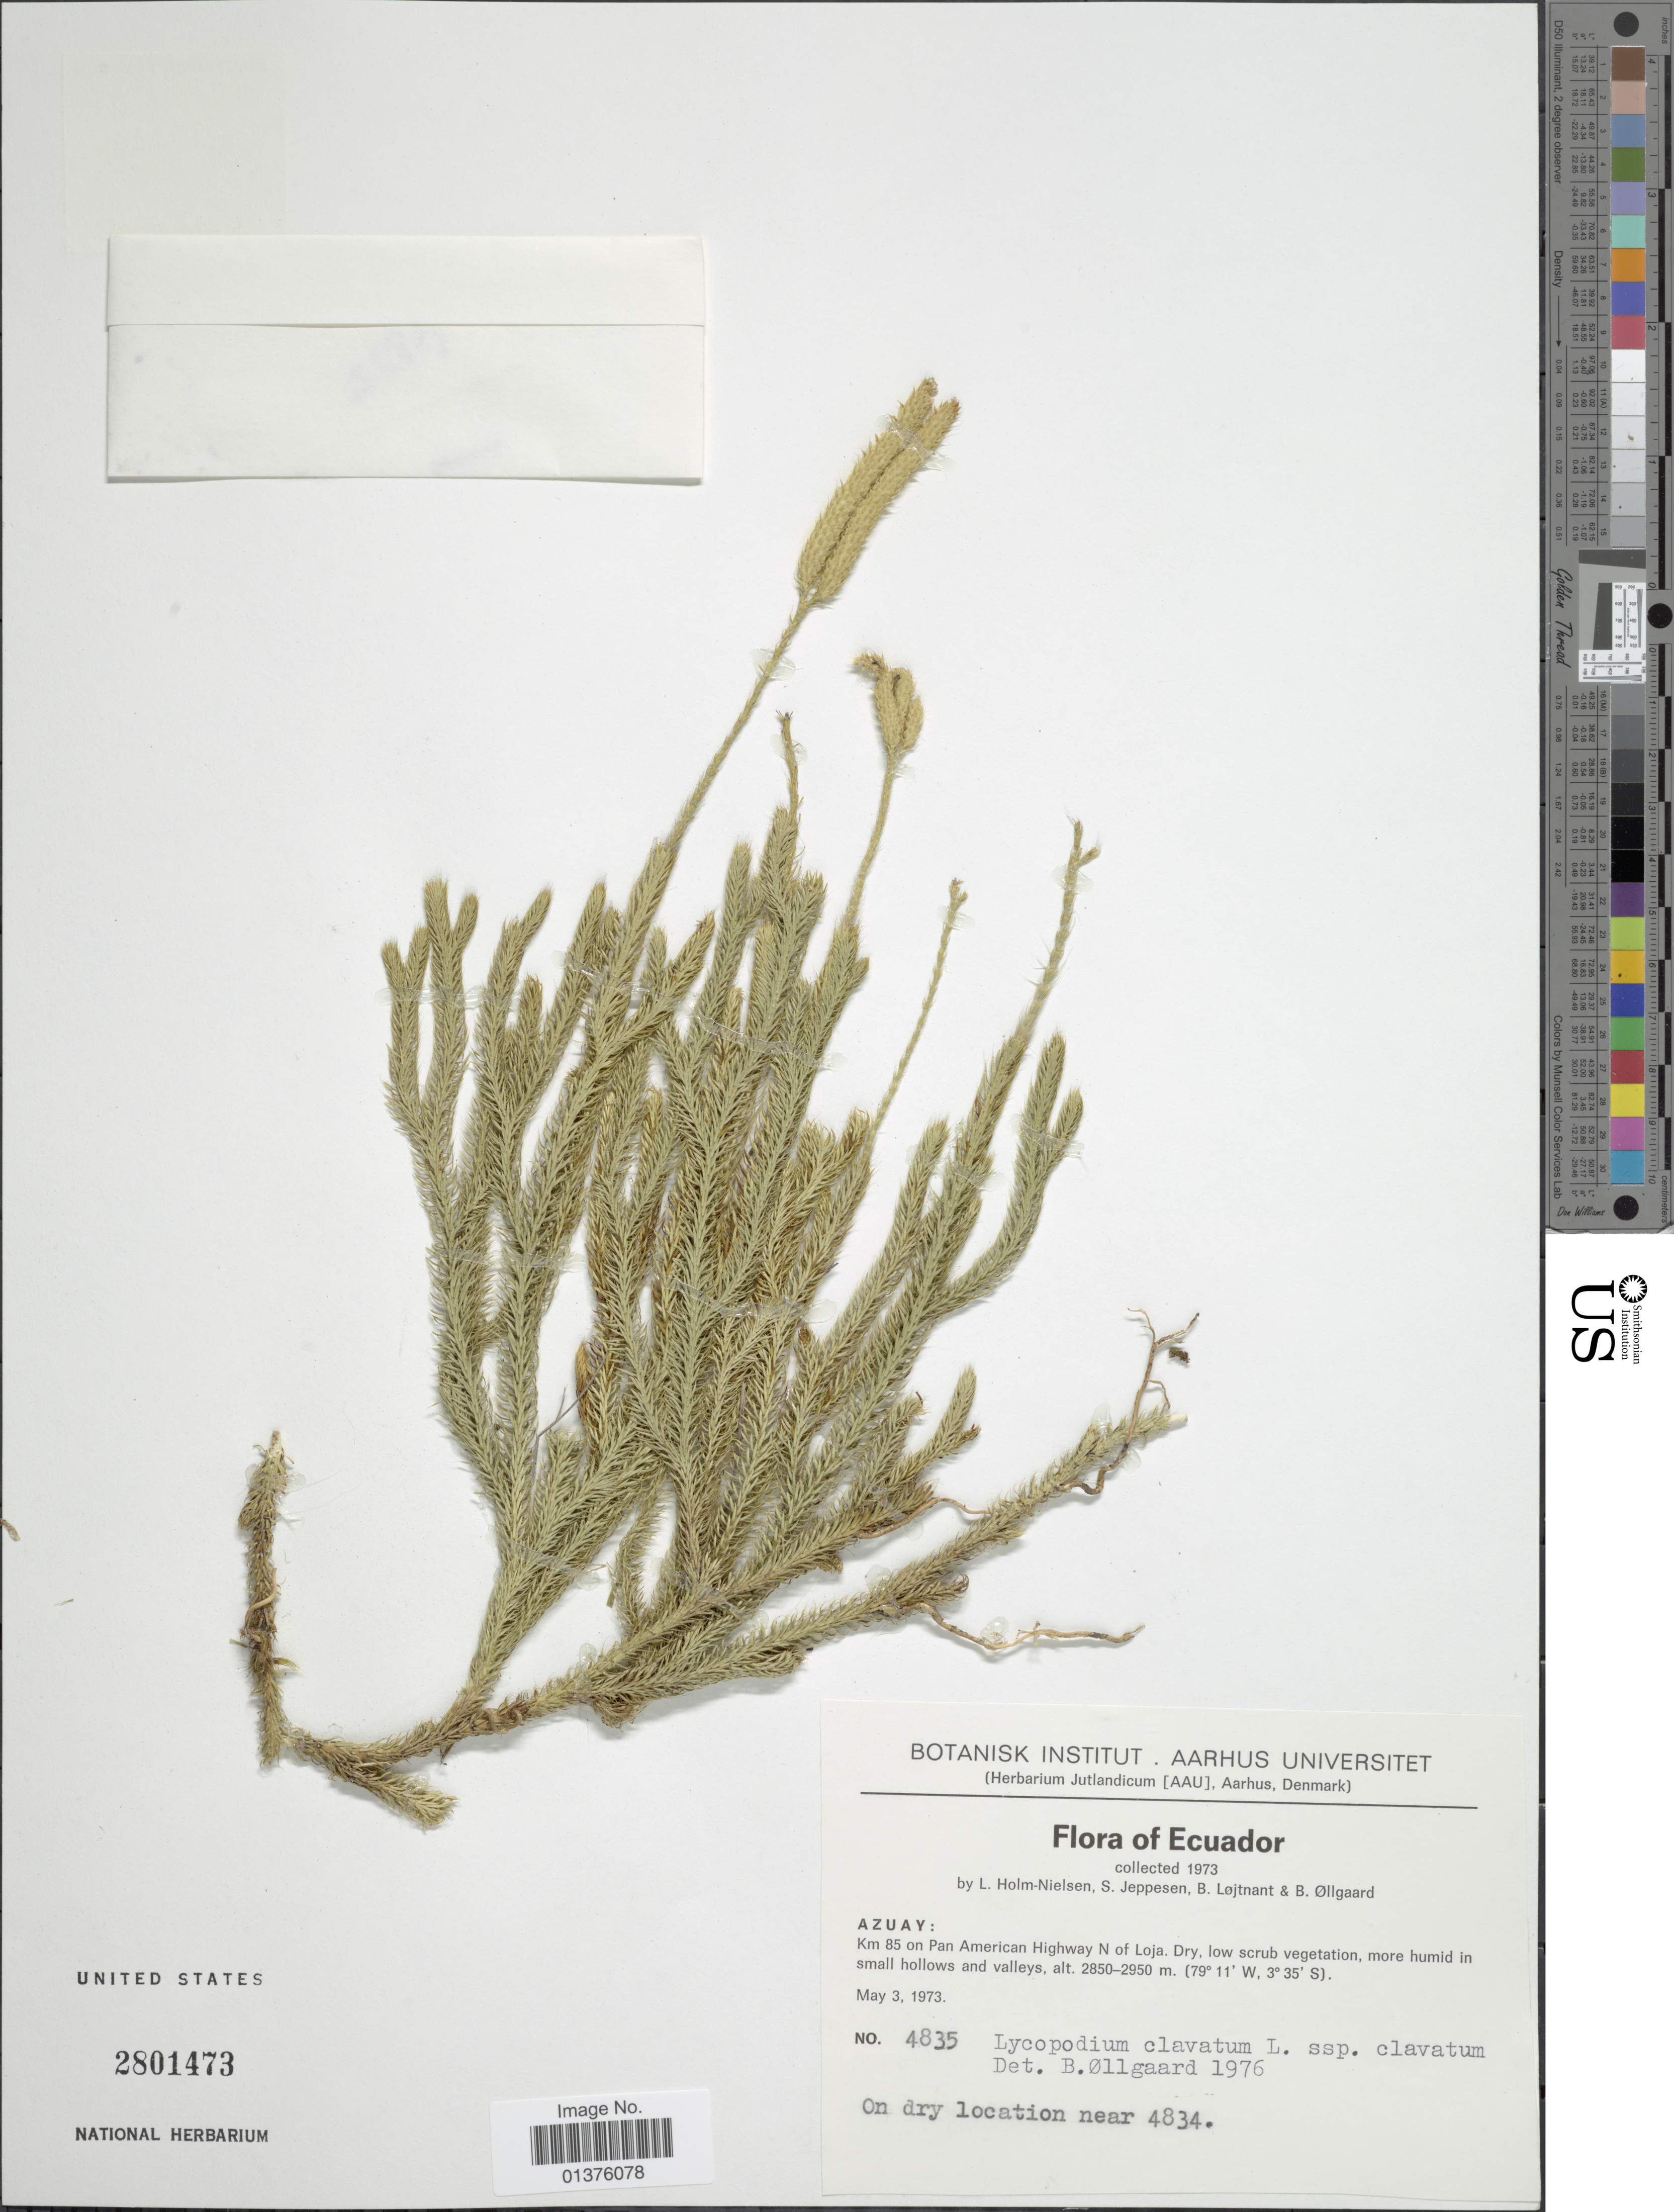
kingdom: Plantae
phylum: Tracheophyta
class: Lycopodiopsida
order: Lycopodiales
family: Lycopodiaceae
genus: Lycopodium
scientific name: Lycopodium clavatum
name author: L.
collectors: L. B. Holm-Nielsen, S. Jeppesen, B. Löjtnant & B. Øllgaard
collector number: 4835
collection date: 1973-05-03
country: Ecuador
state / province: Azuay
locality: Km 85 on Pan American Highway N of Loja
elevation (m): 2850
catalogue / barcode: US 2801473